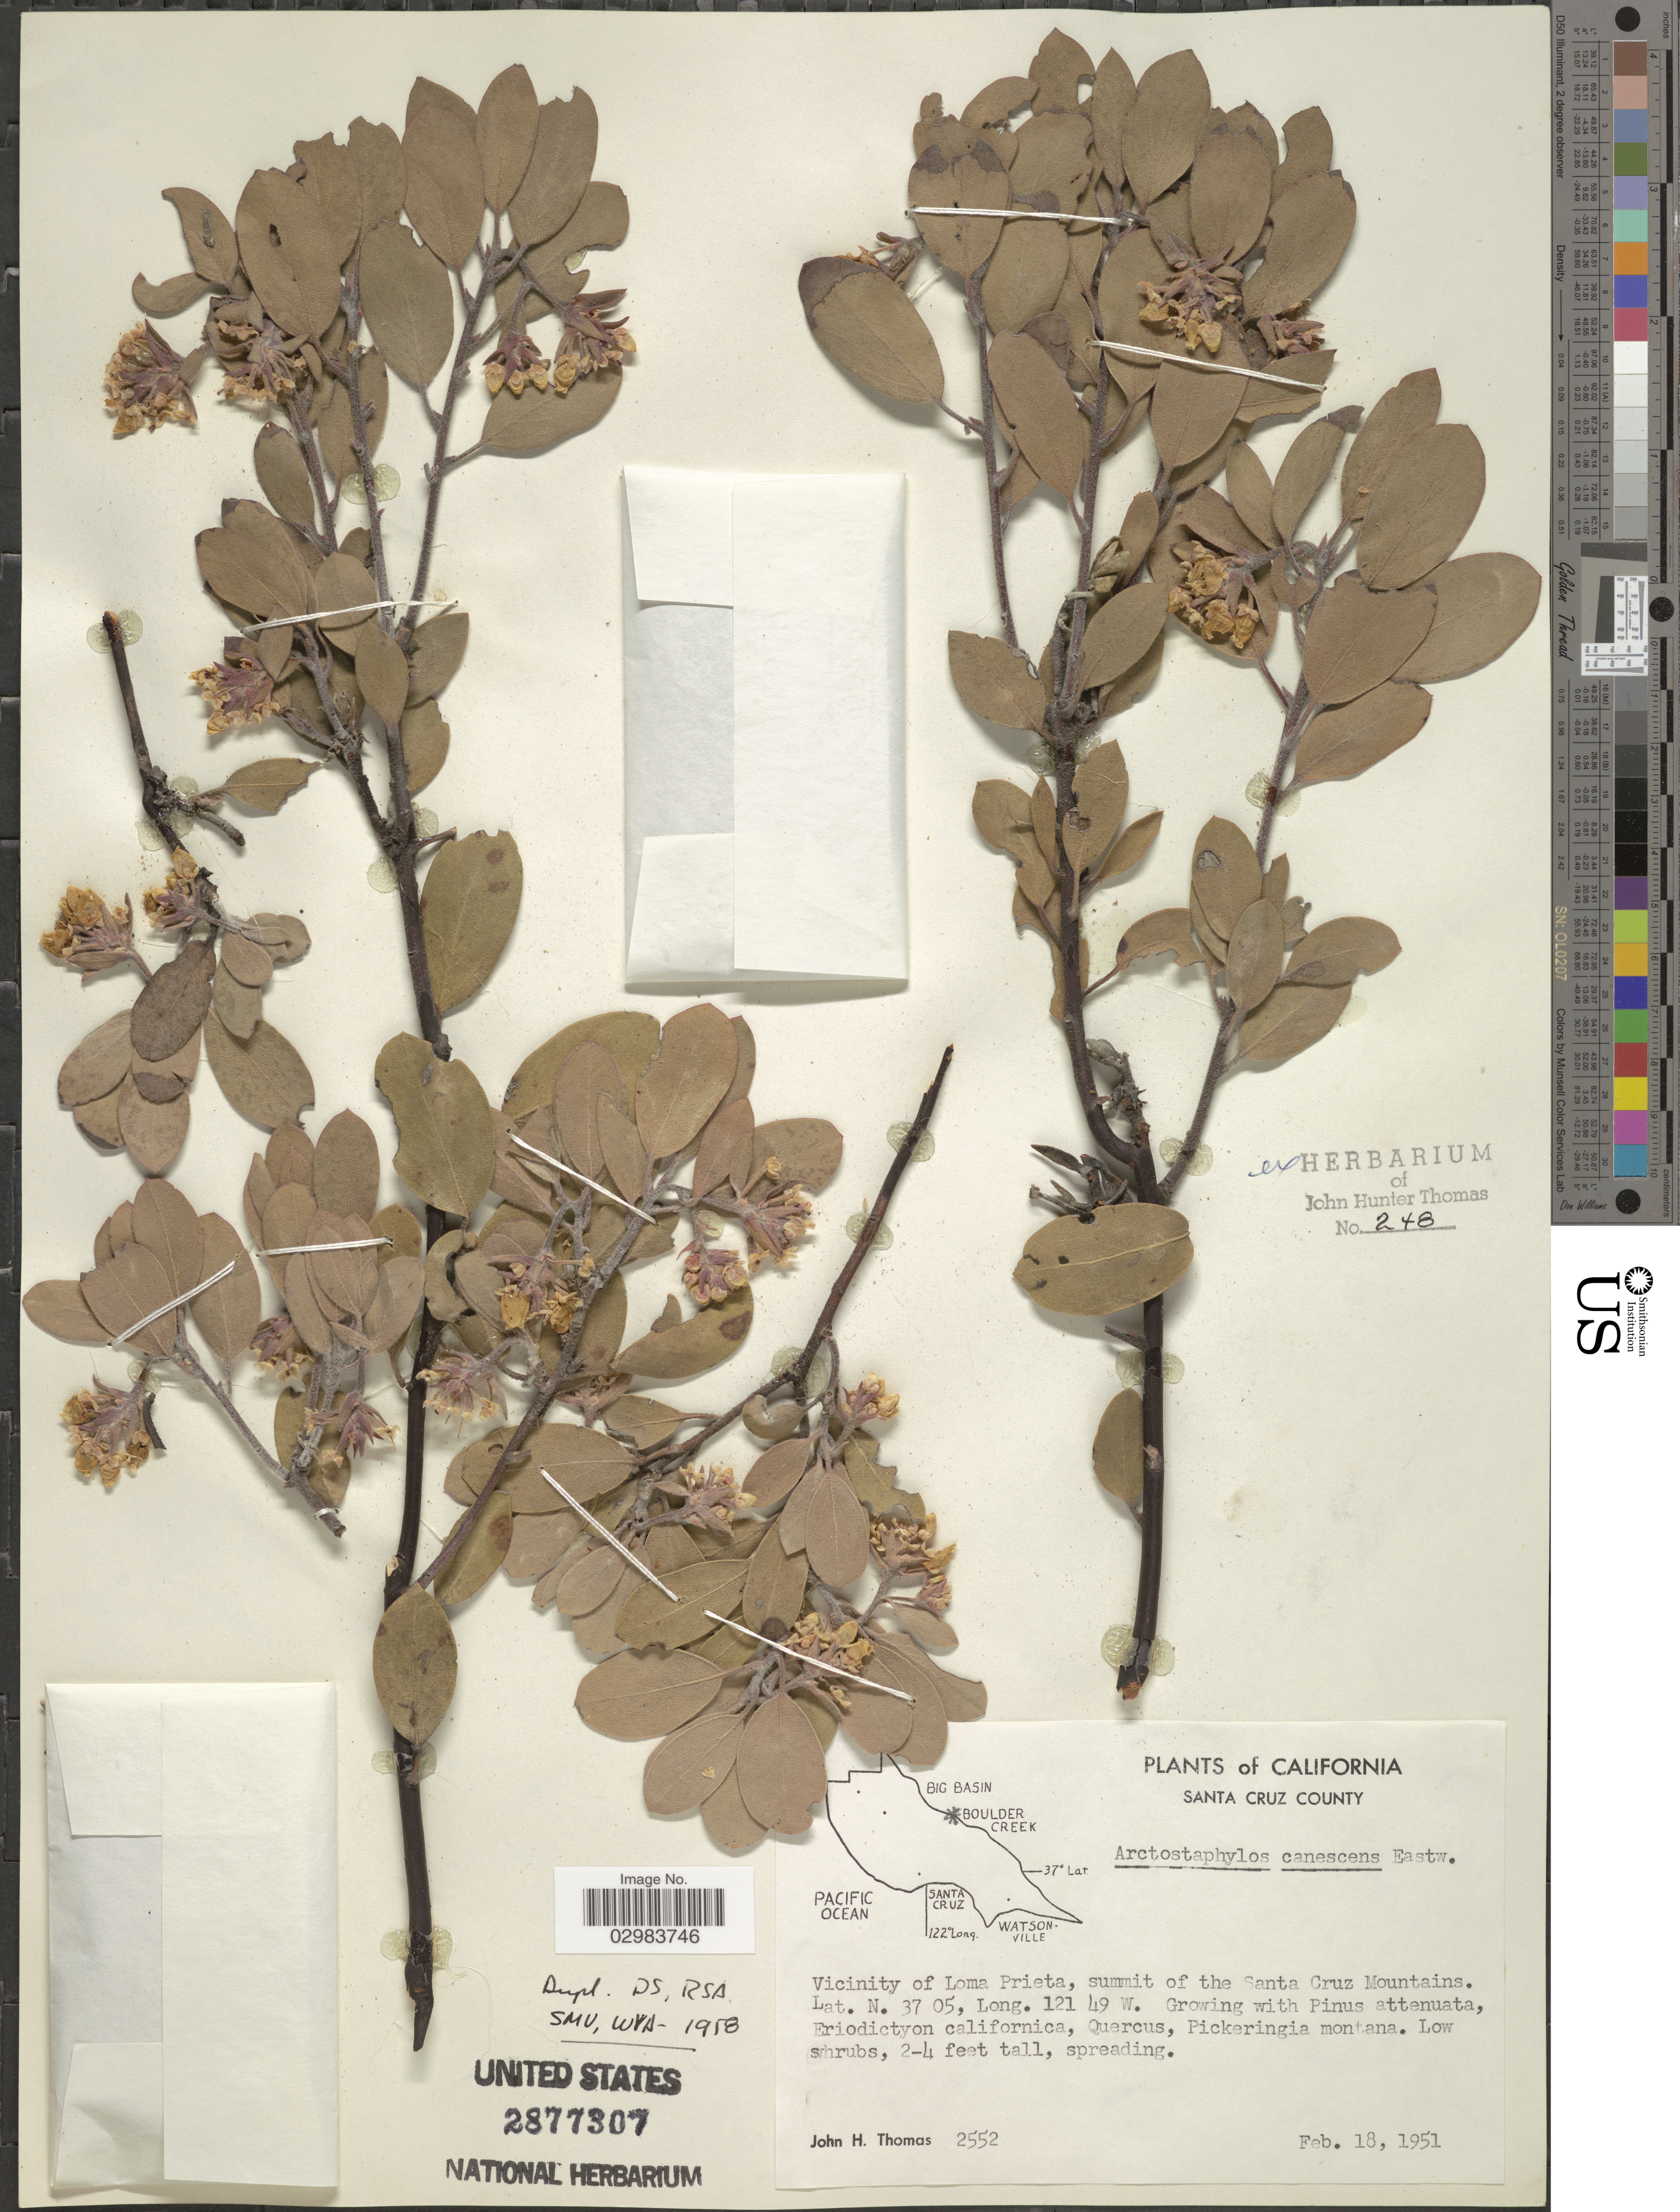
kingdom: Plantae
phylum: Tracheophyta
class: Magnoliopsida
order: Ericales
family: Ericaceae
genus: Arctostaphylos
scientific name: Arctostaphylos canescens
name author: Eastw.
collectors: J. H. Thomas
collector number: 2552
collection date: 1951-02-18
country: United States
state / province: California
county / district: Santa Cruz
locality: Santa Cruz County. Vicinity of Loma Prieta, summit of the Santa Cruz Mountains.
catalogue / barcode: US 2877307